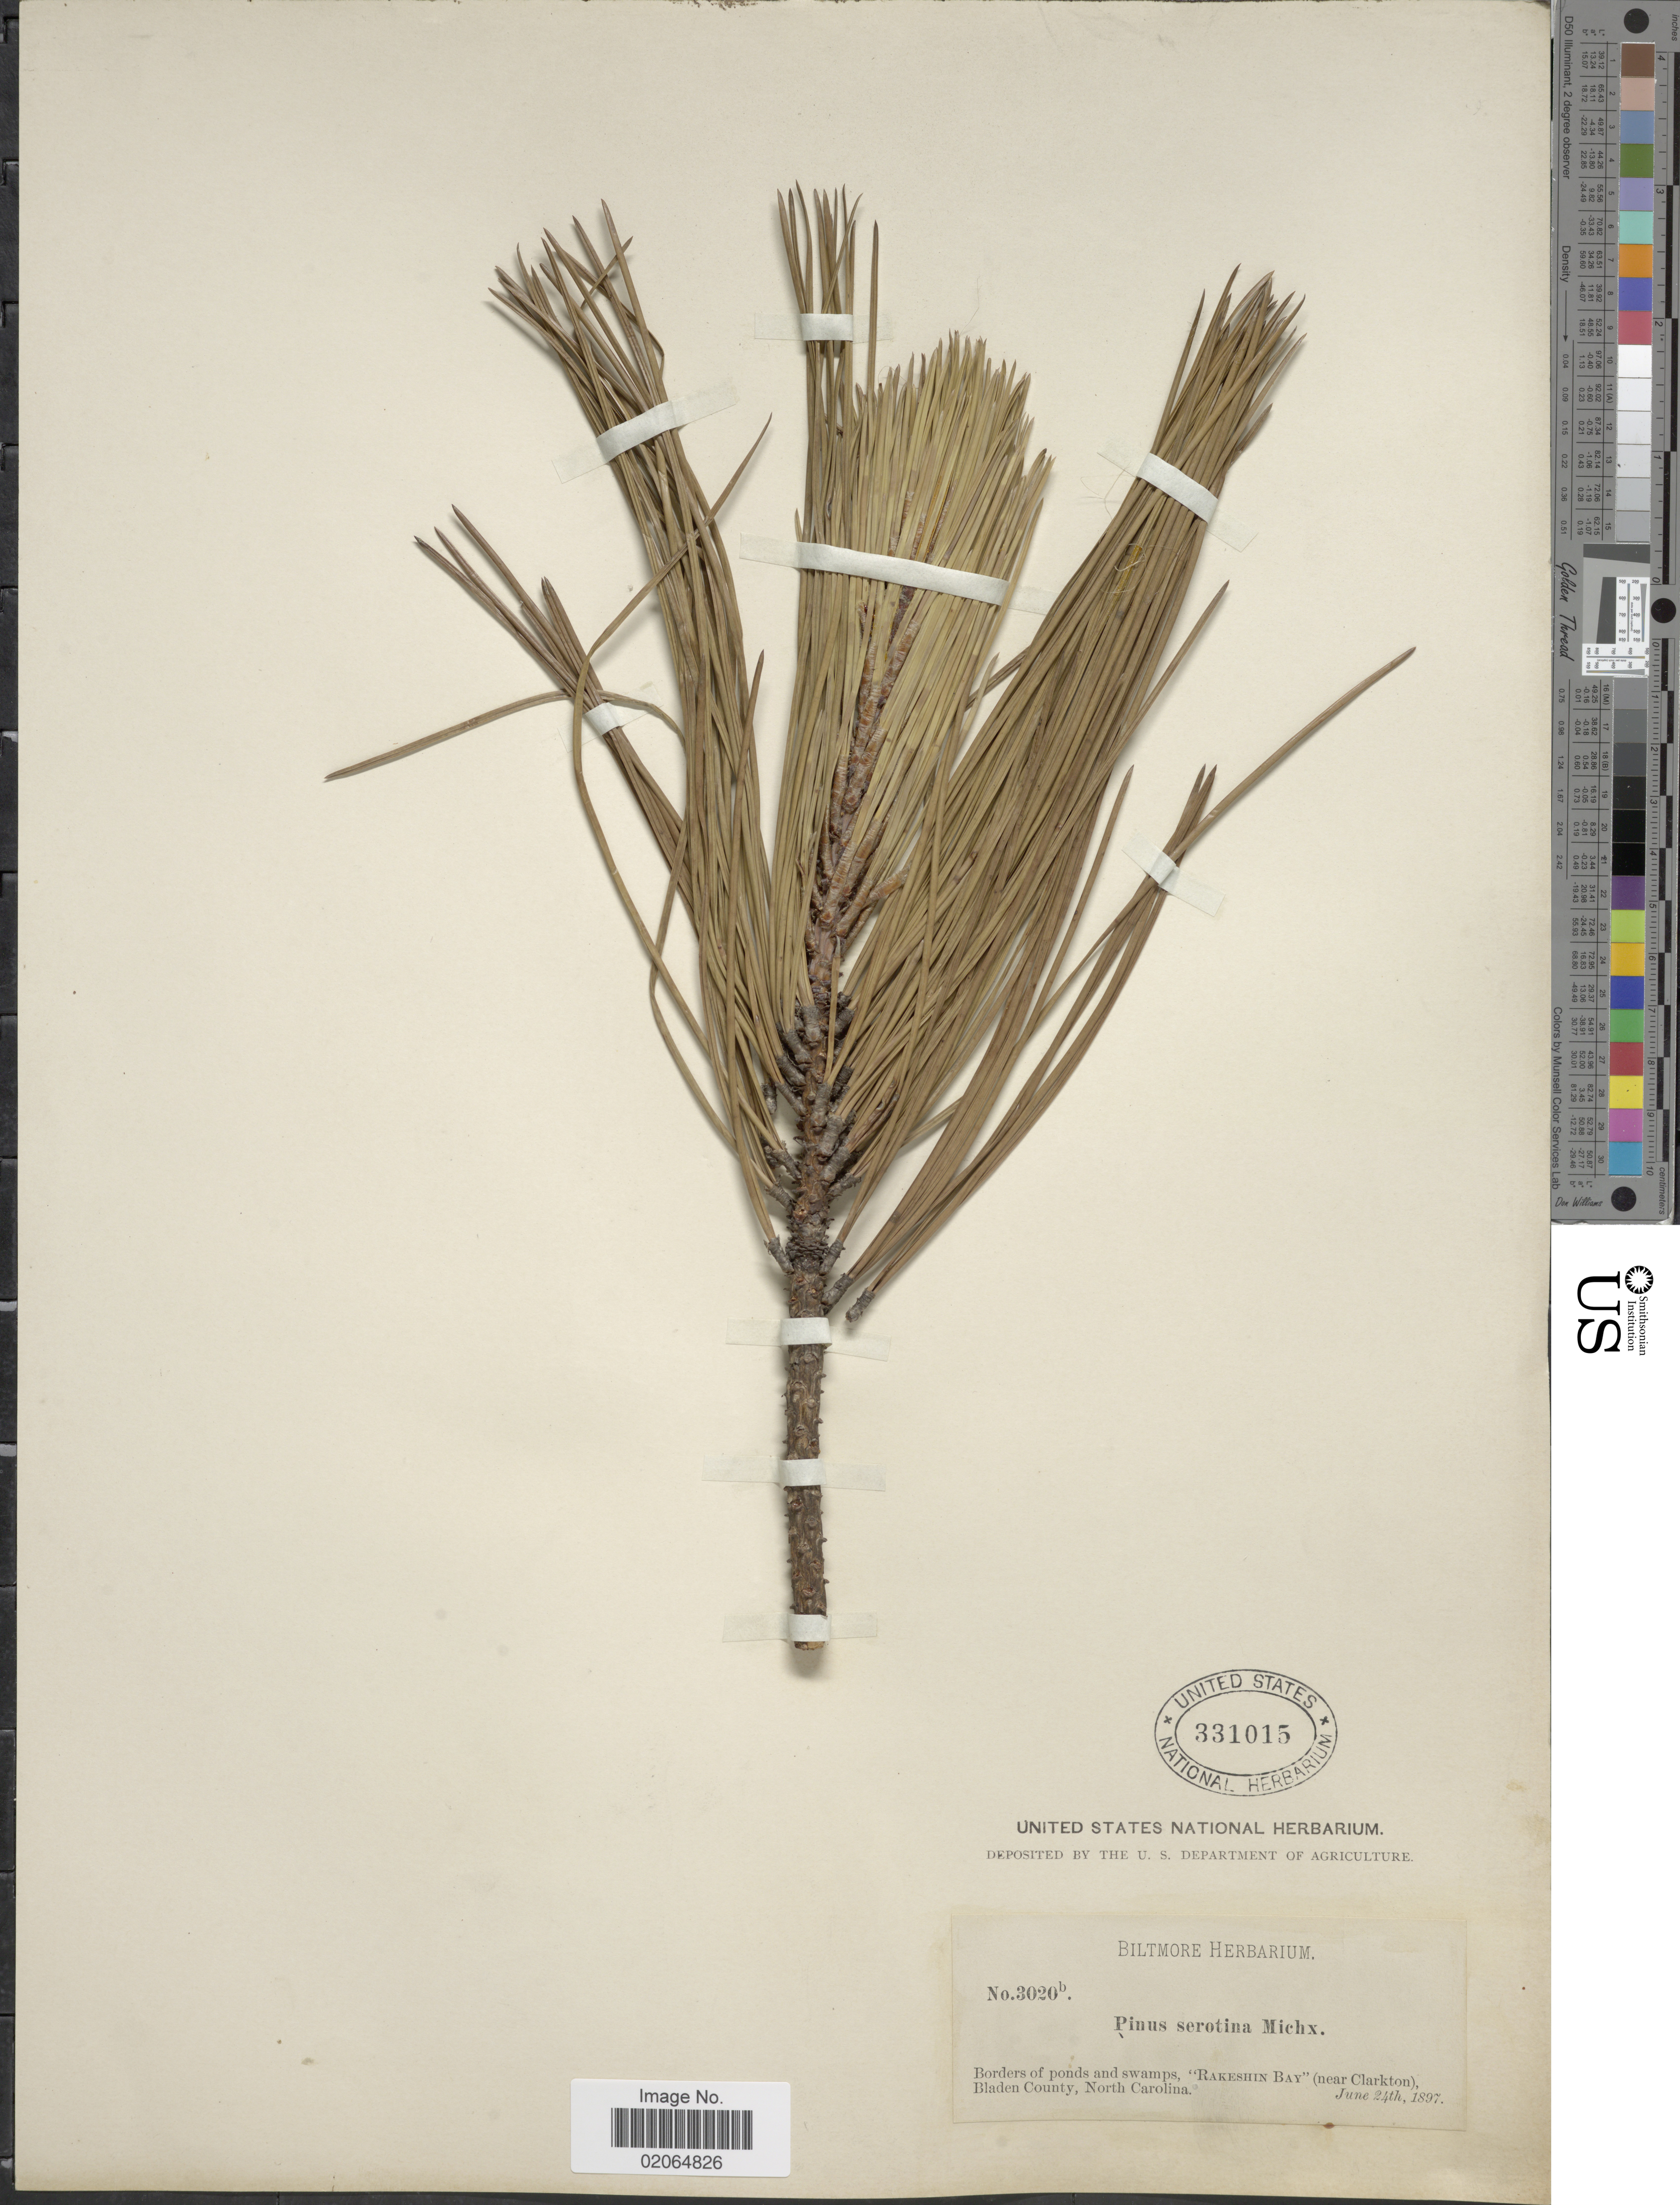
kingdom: Plantae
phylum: Tracheophyta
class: Pinopsida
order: Pinales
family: Pinaceae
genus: Pinus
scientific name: Pinus serotina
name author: Michx.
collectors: ex herb. Biltmore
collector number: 3020b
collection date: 1897-06-24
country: United States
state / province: North Carolina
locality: Borders of ponds and swamps, "Rakeshin Bay" (near Clarkton), Bladen County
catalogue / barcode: US 331015